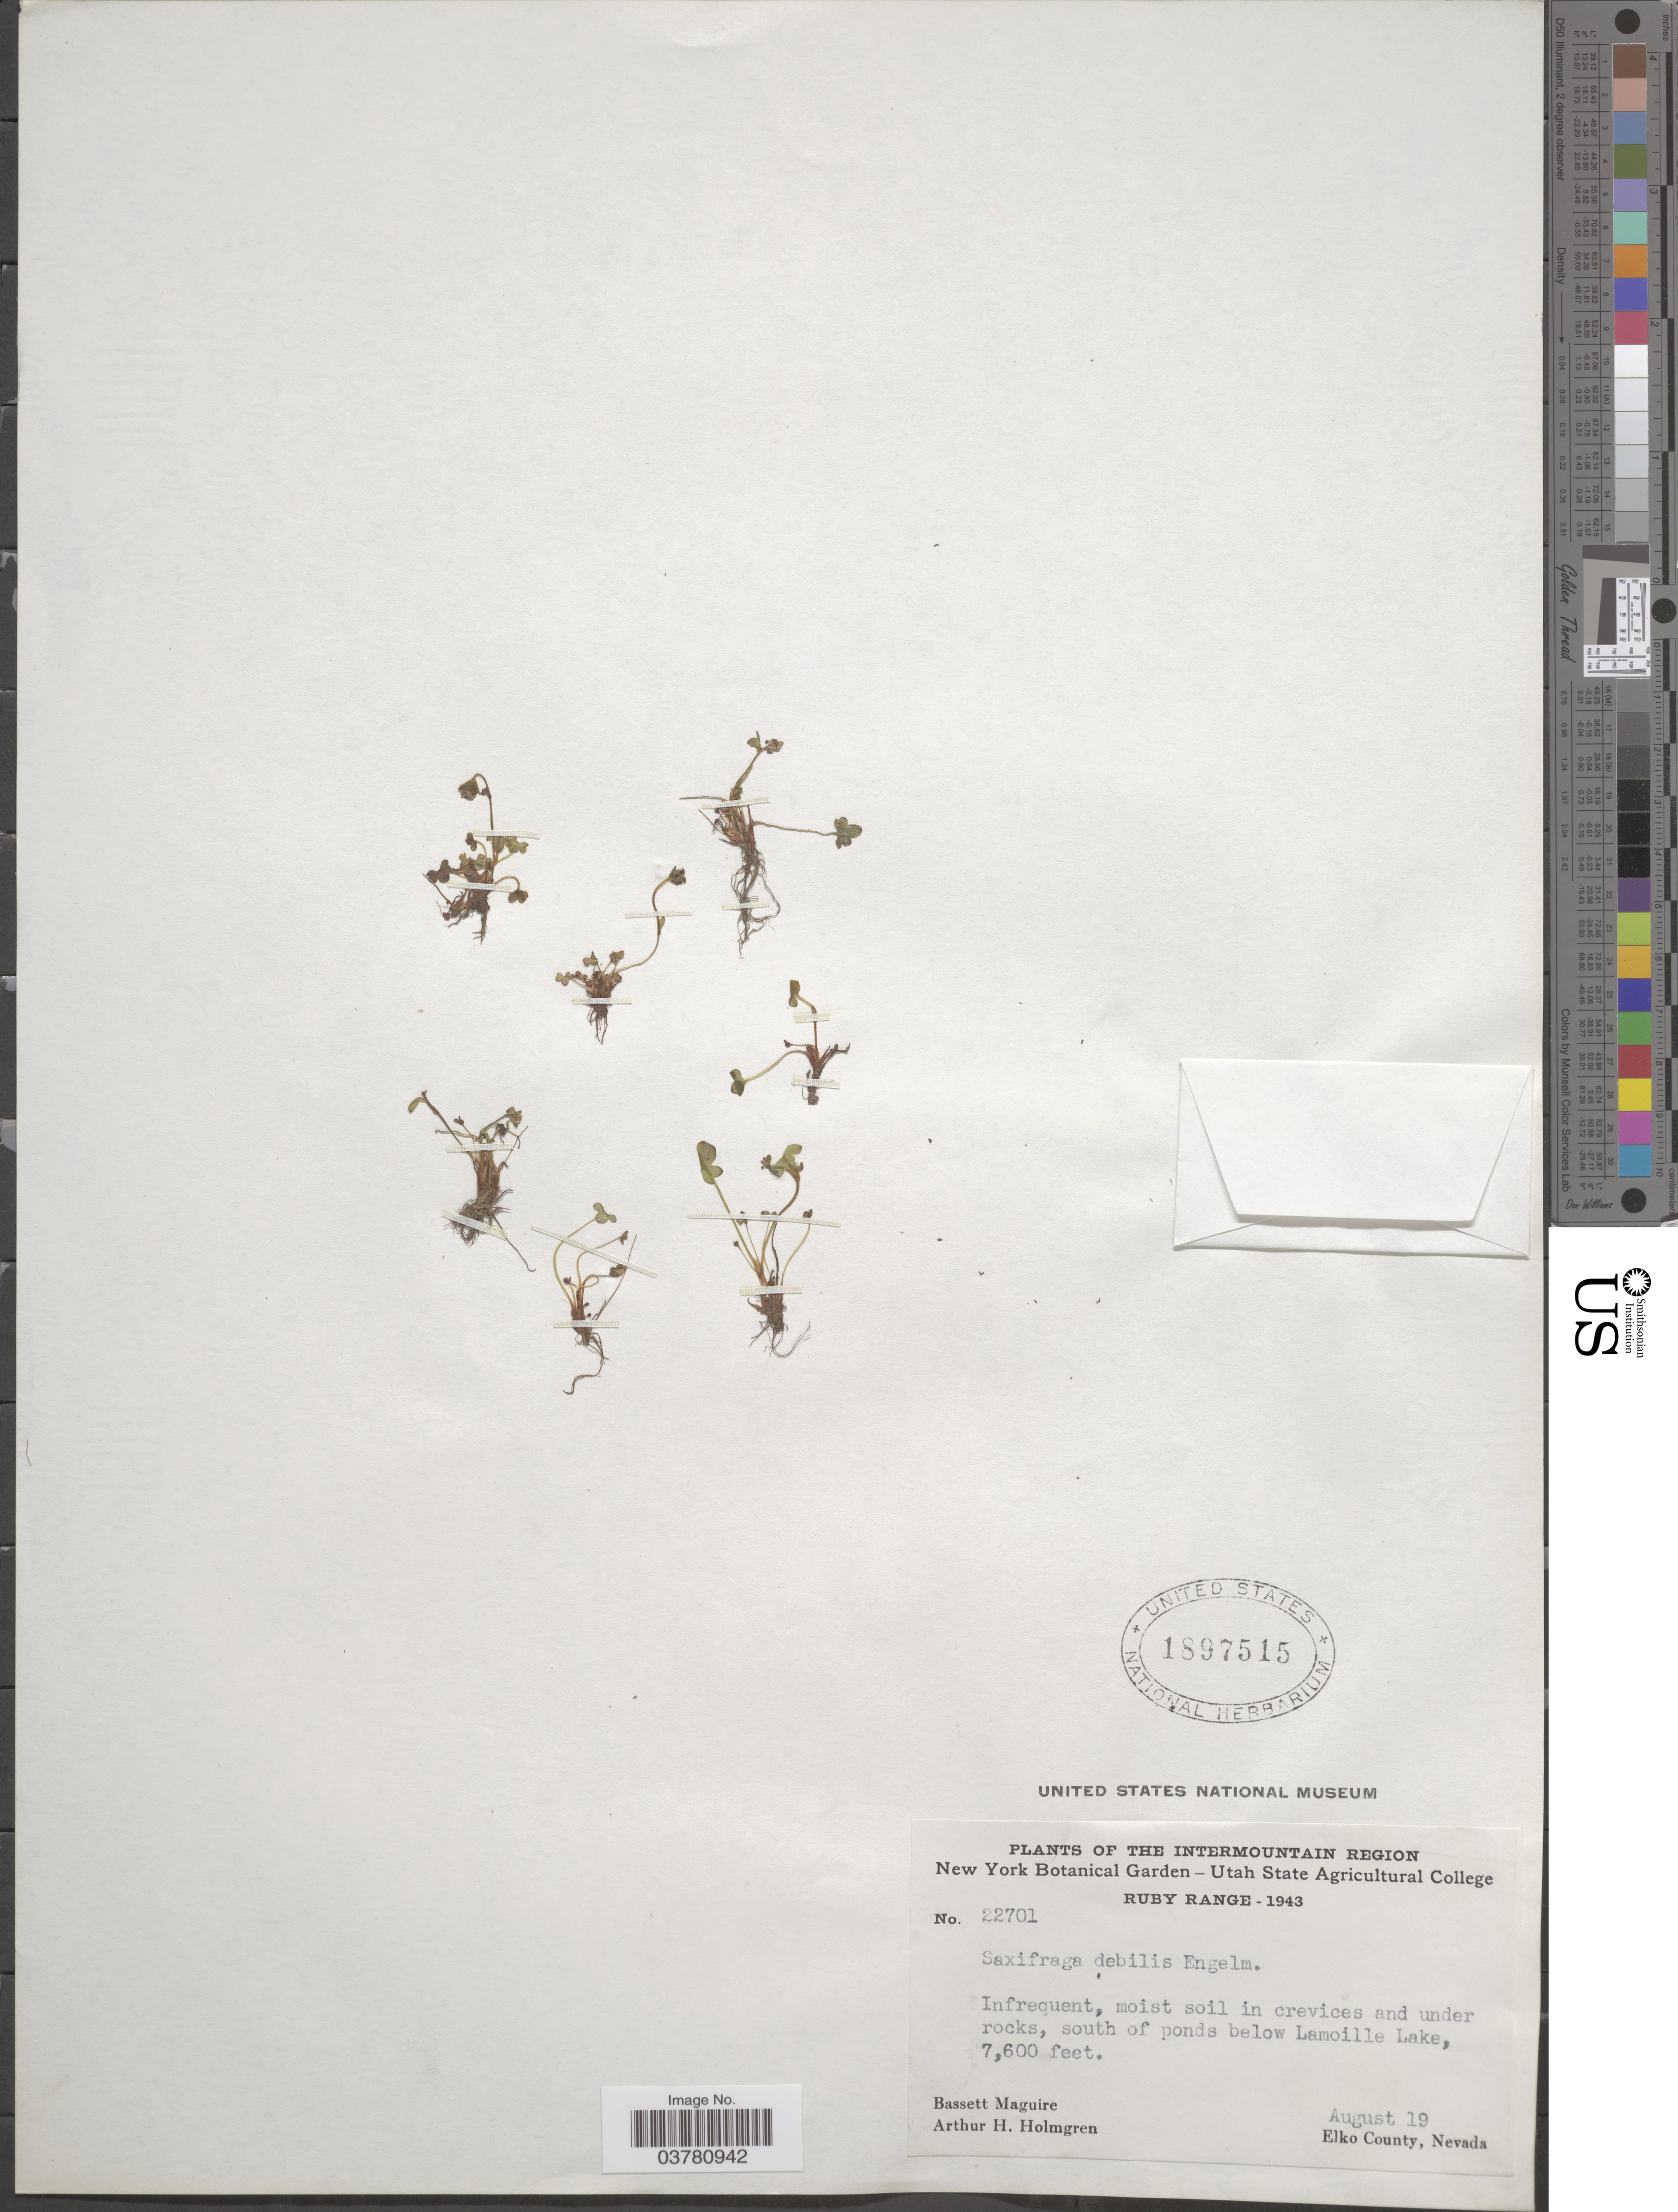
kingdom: Plantae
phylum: Tracheophyta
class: Magnoliopsida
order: Saxifragales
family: Saxifragaceae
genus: Saxifraga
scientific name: Saxifraga rivularis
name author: L.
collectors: B. Maguire & A. H. Holmgren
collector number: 22701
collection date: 1943-08-19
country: United States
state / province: Nevada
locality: Intermountain Range. Ruby Range - 1943. Infrequent, moist soil in crevices and under rocks, south of ponds below Lamoille Lake, Elko County.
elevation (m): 2316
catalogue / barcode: US 1897515